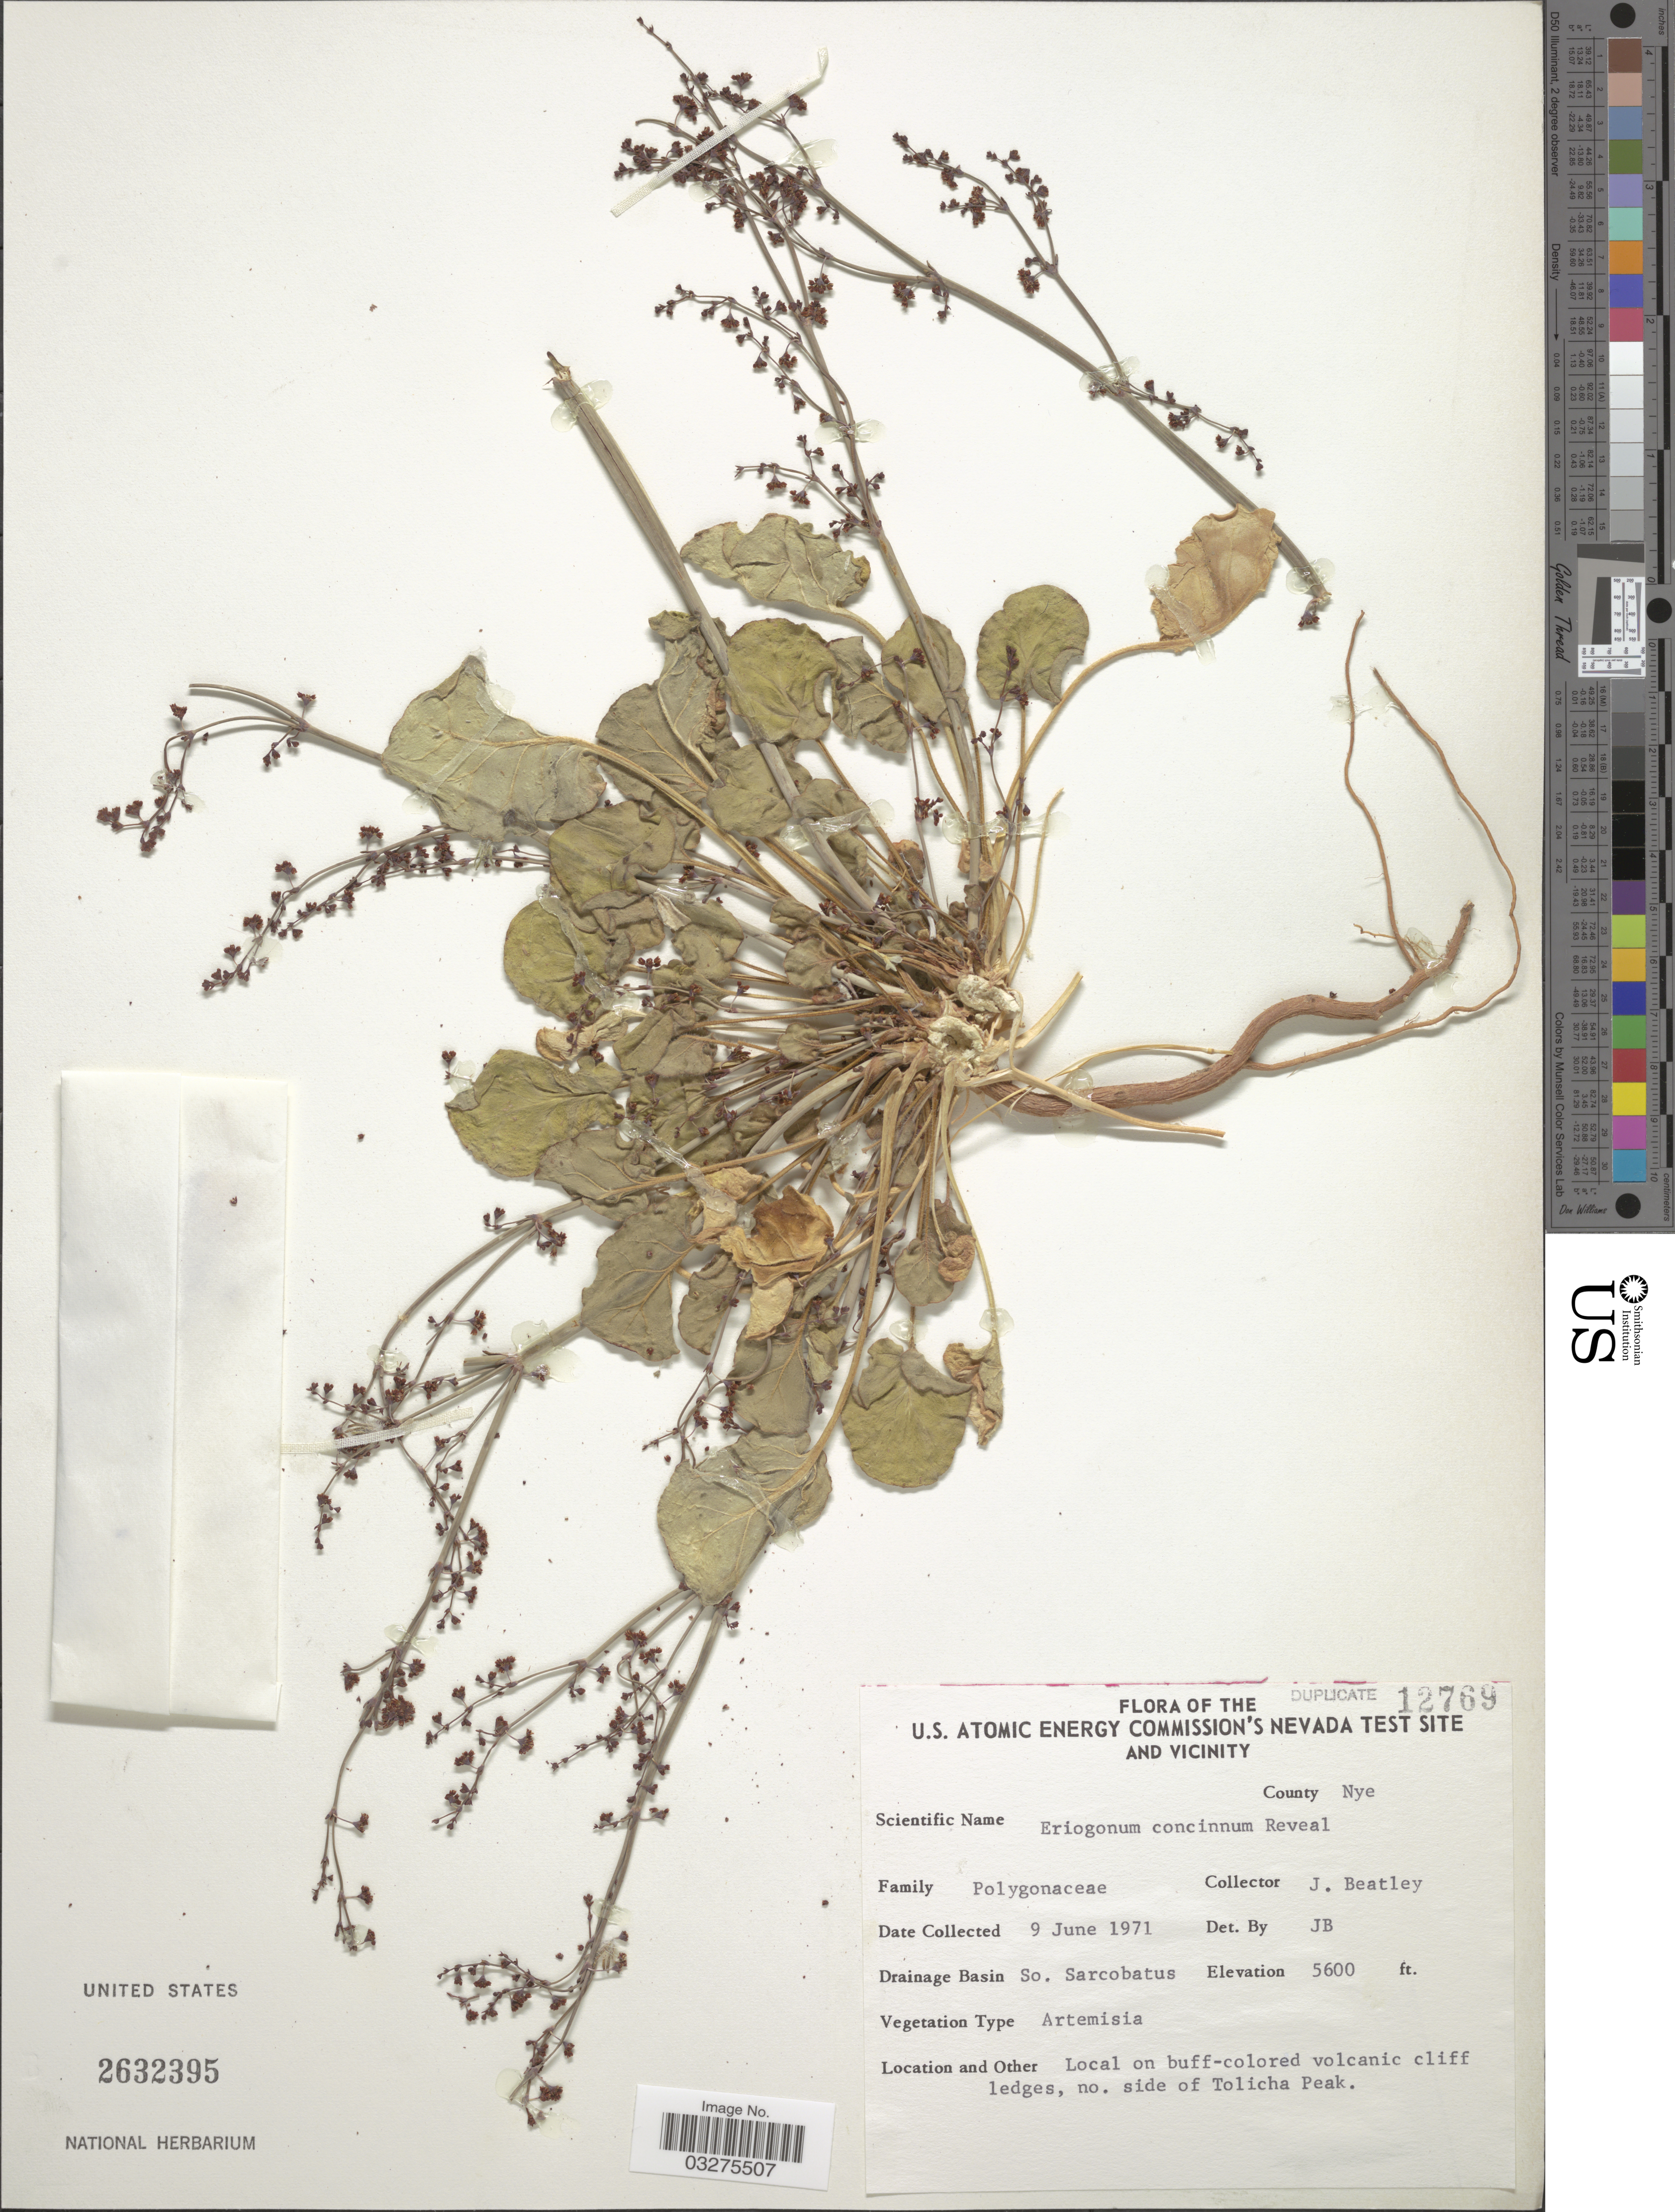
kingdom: Plantae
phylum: Tracheophyta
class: Magnoliopsida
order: Caryophyllales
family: Polygonaceae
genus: Eriogonum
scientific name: Eriogonum concinnum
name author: Reveal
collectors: J. C. Beatley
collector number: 12769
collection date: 1971-06-09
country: United States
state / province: Nevada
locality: U.S. Atomic Energy Commission's Nevada Test Site and vicinity. County Nye. Drainage Basin So. Sarcobatus. No. side of Tolicha Peak.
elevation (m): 1707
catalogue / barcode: US 2632395